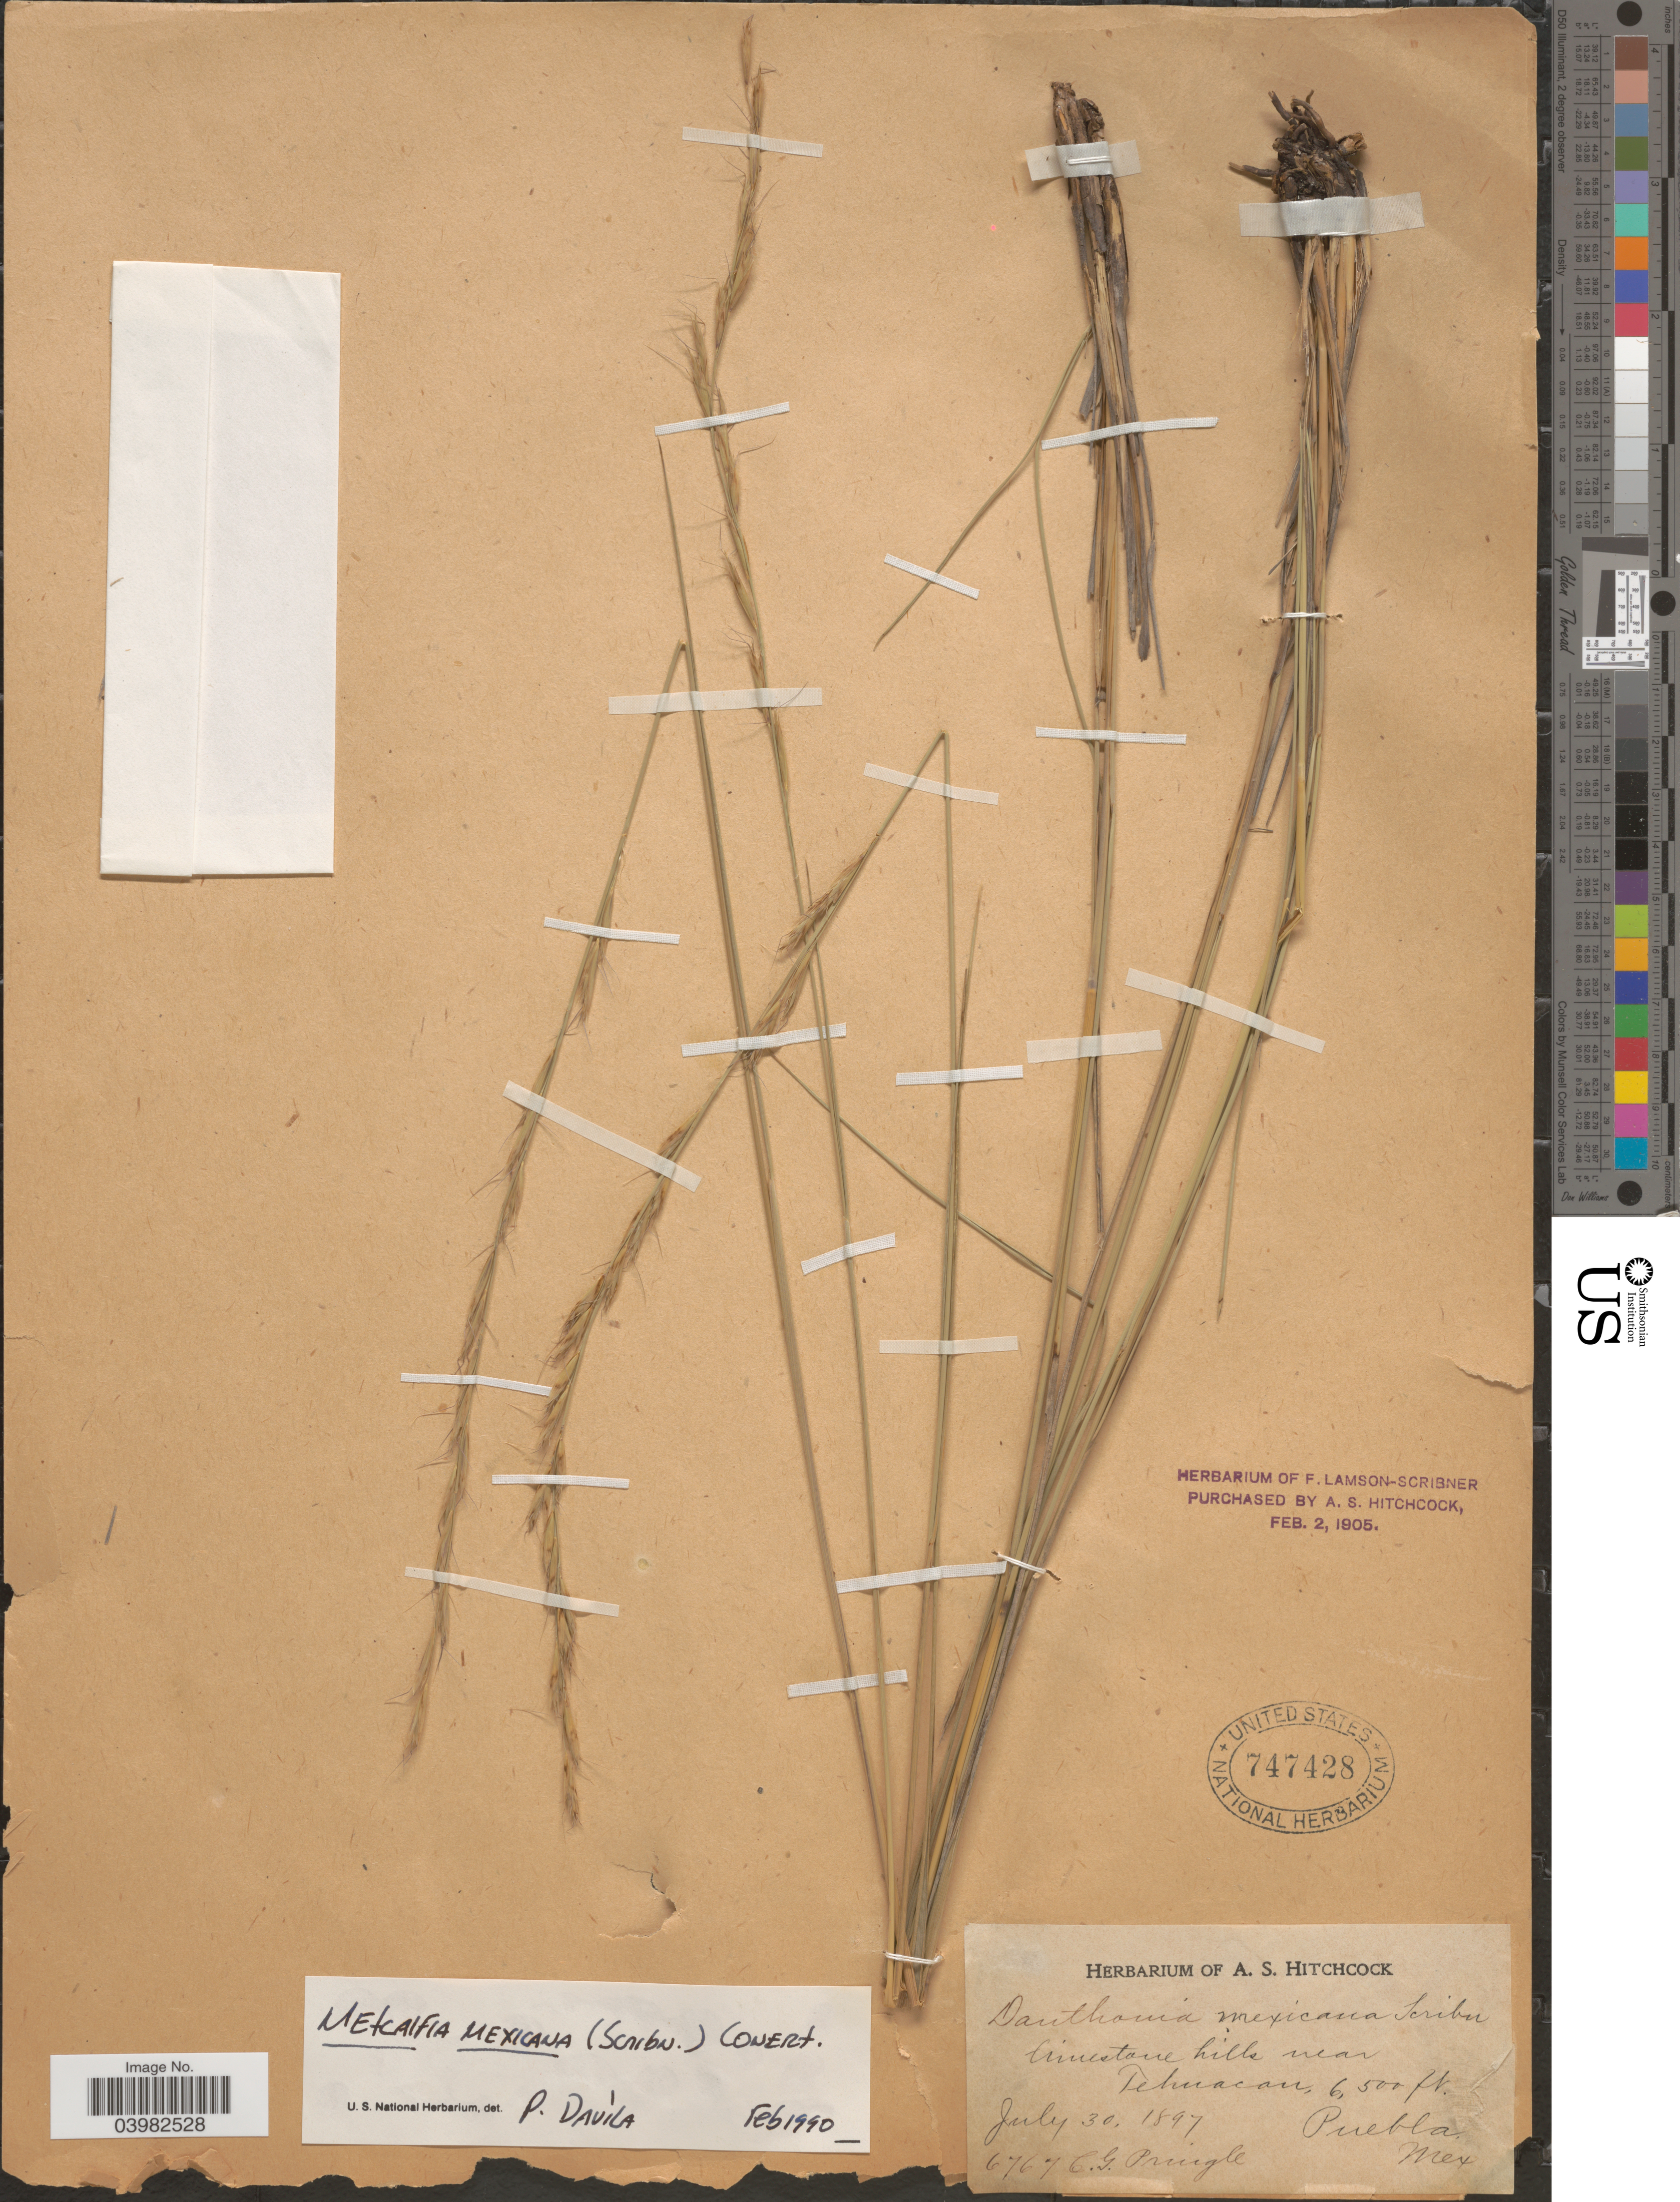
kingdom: Plantae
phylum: Tracheophyta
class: Liliopsida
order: Poales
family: Poaceae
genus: Metcalfia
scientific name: Metcalfia mexicana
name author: (Scribn.) Conert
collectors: C. G. Pringle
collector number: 6767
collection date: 1897-07-30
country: Mexico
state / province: Puebla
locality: Limestone hills near Tehuacan.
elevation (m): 1981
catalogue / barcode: US 747428